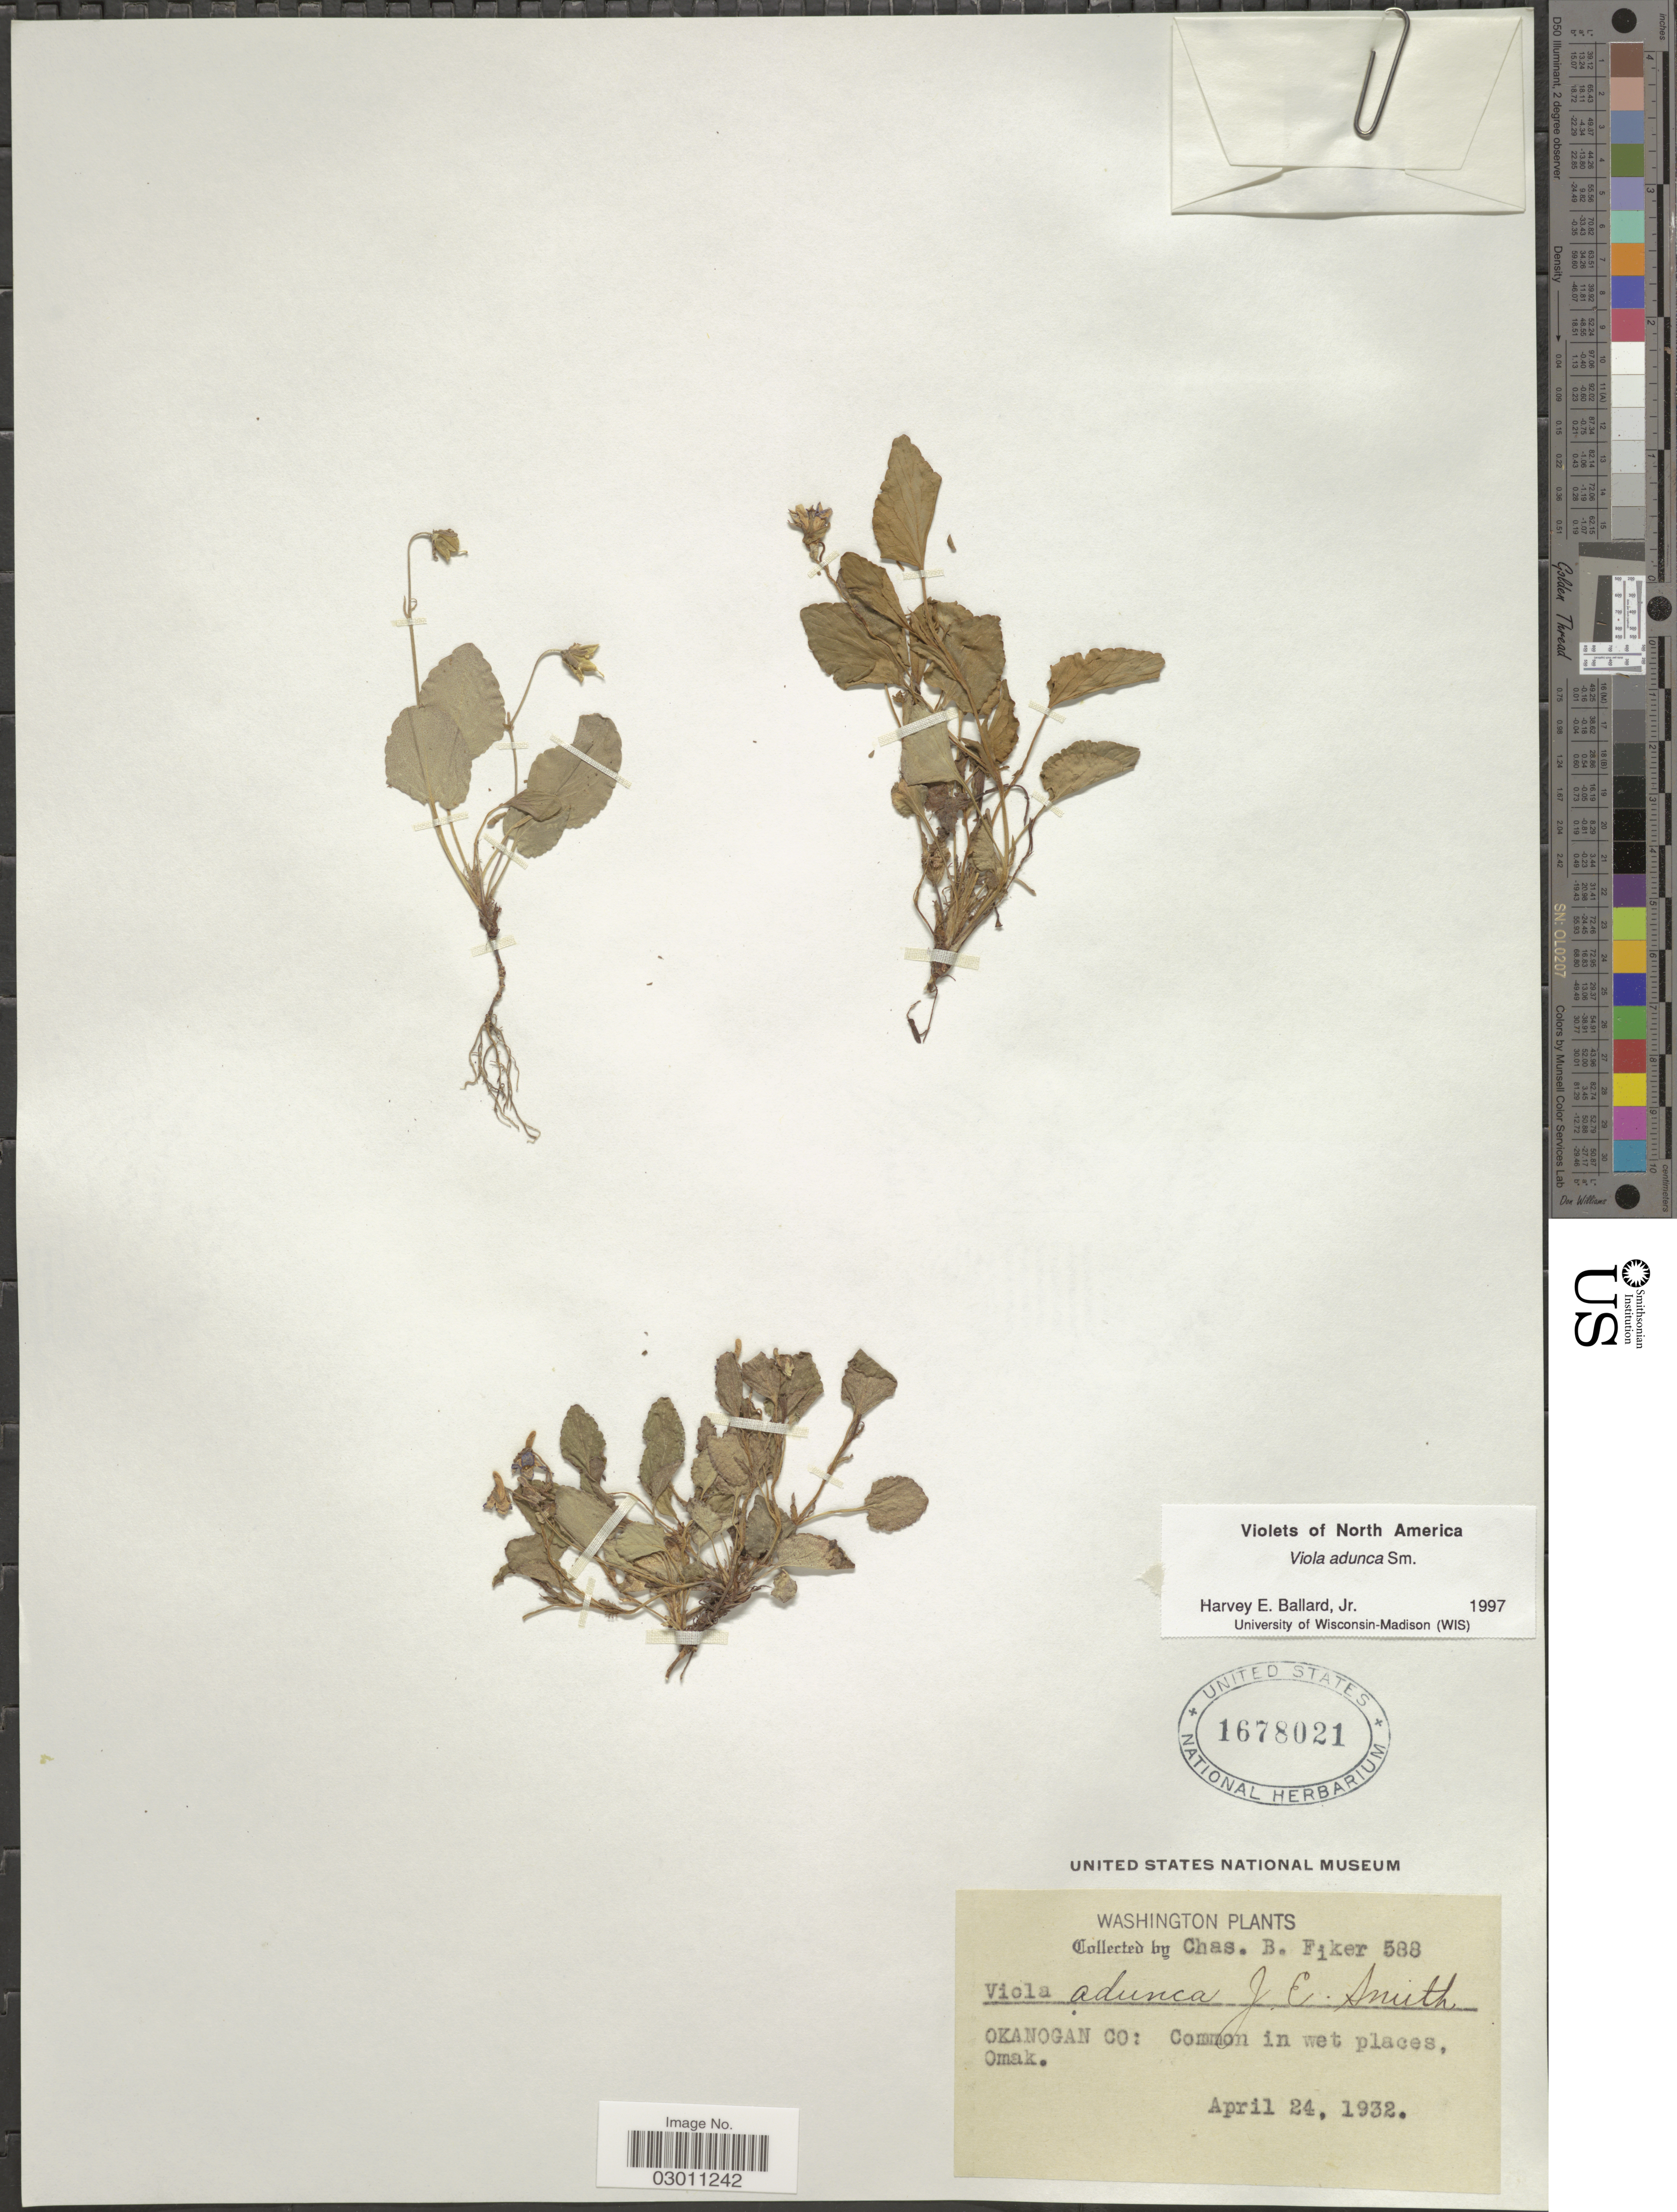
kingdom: Plantae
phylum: Tracheophyta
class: Magnoliopsida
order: Malpighiales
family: Violaceae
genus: Viola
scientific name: Viola adunca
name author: Sm.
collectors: C. Fiker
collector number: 588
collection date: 1932-04-24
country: United States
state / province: Washington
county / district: Okanogan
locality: Okanogan Co: Common in wet places, Omak.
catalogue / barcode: US 1678021